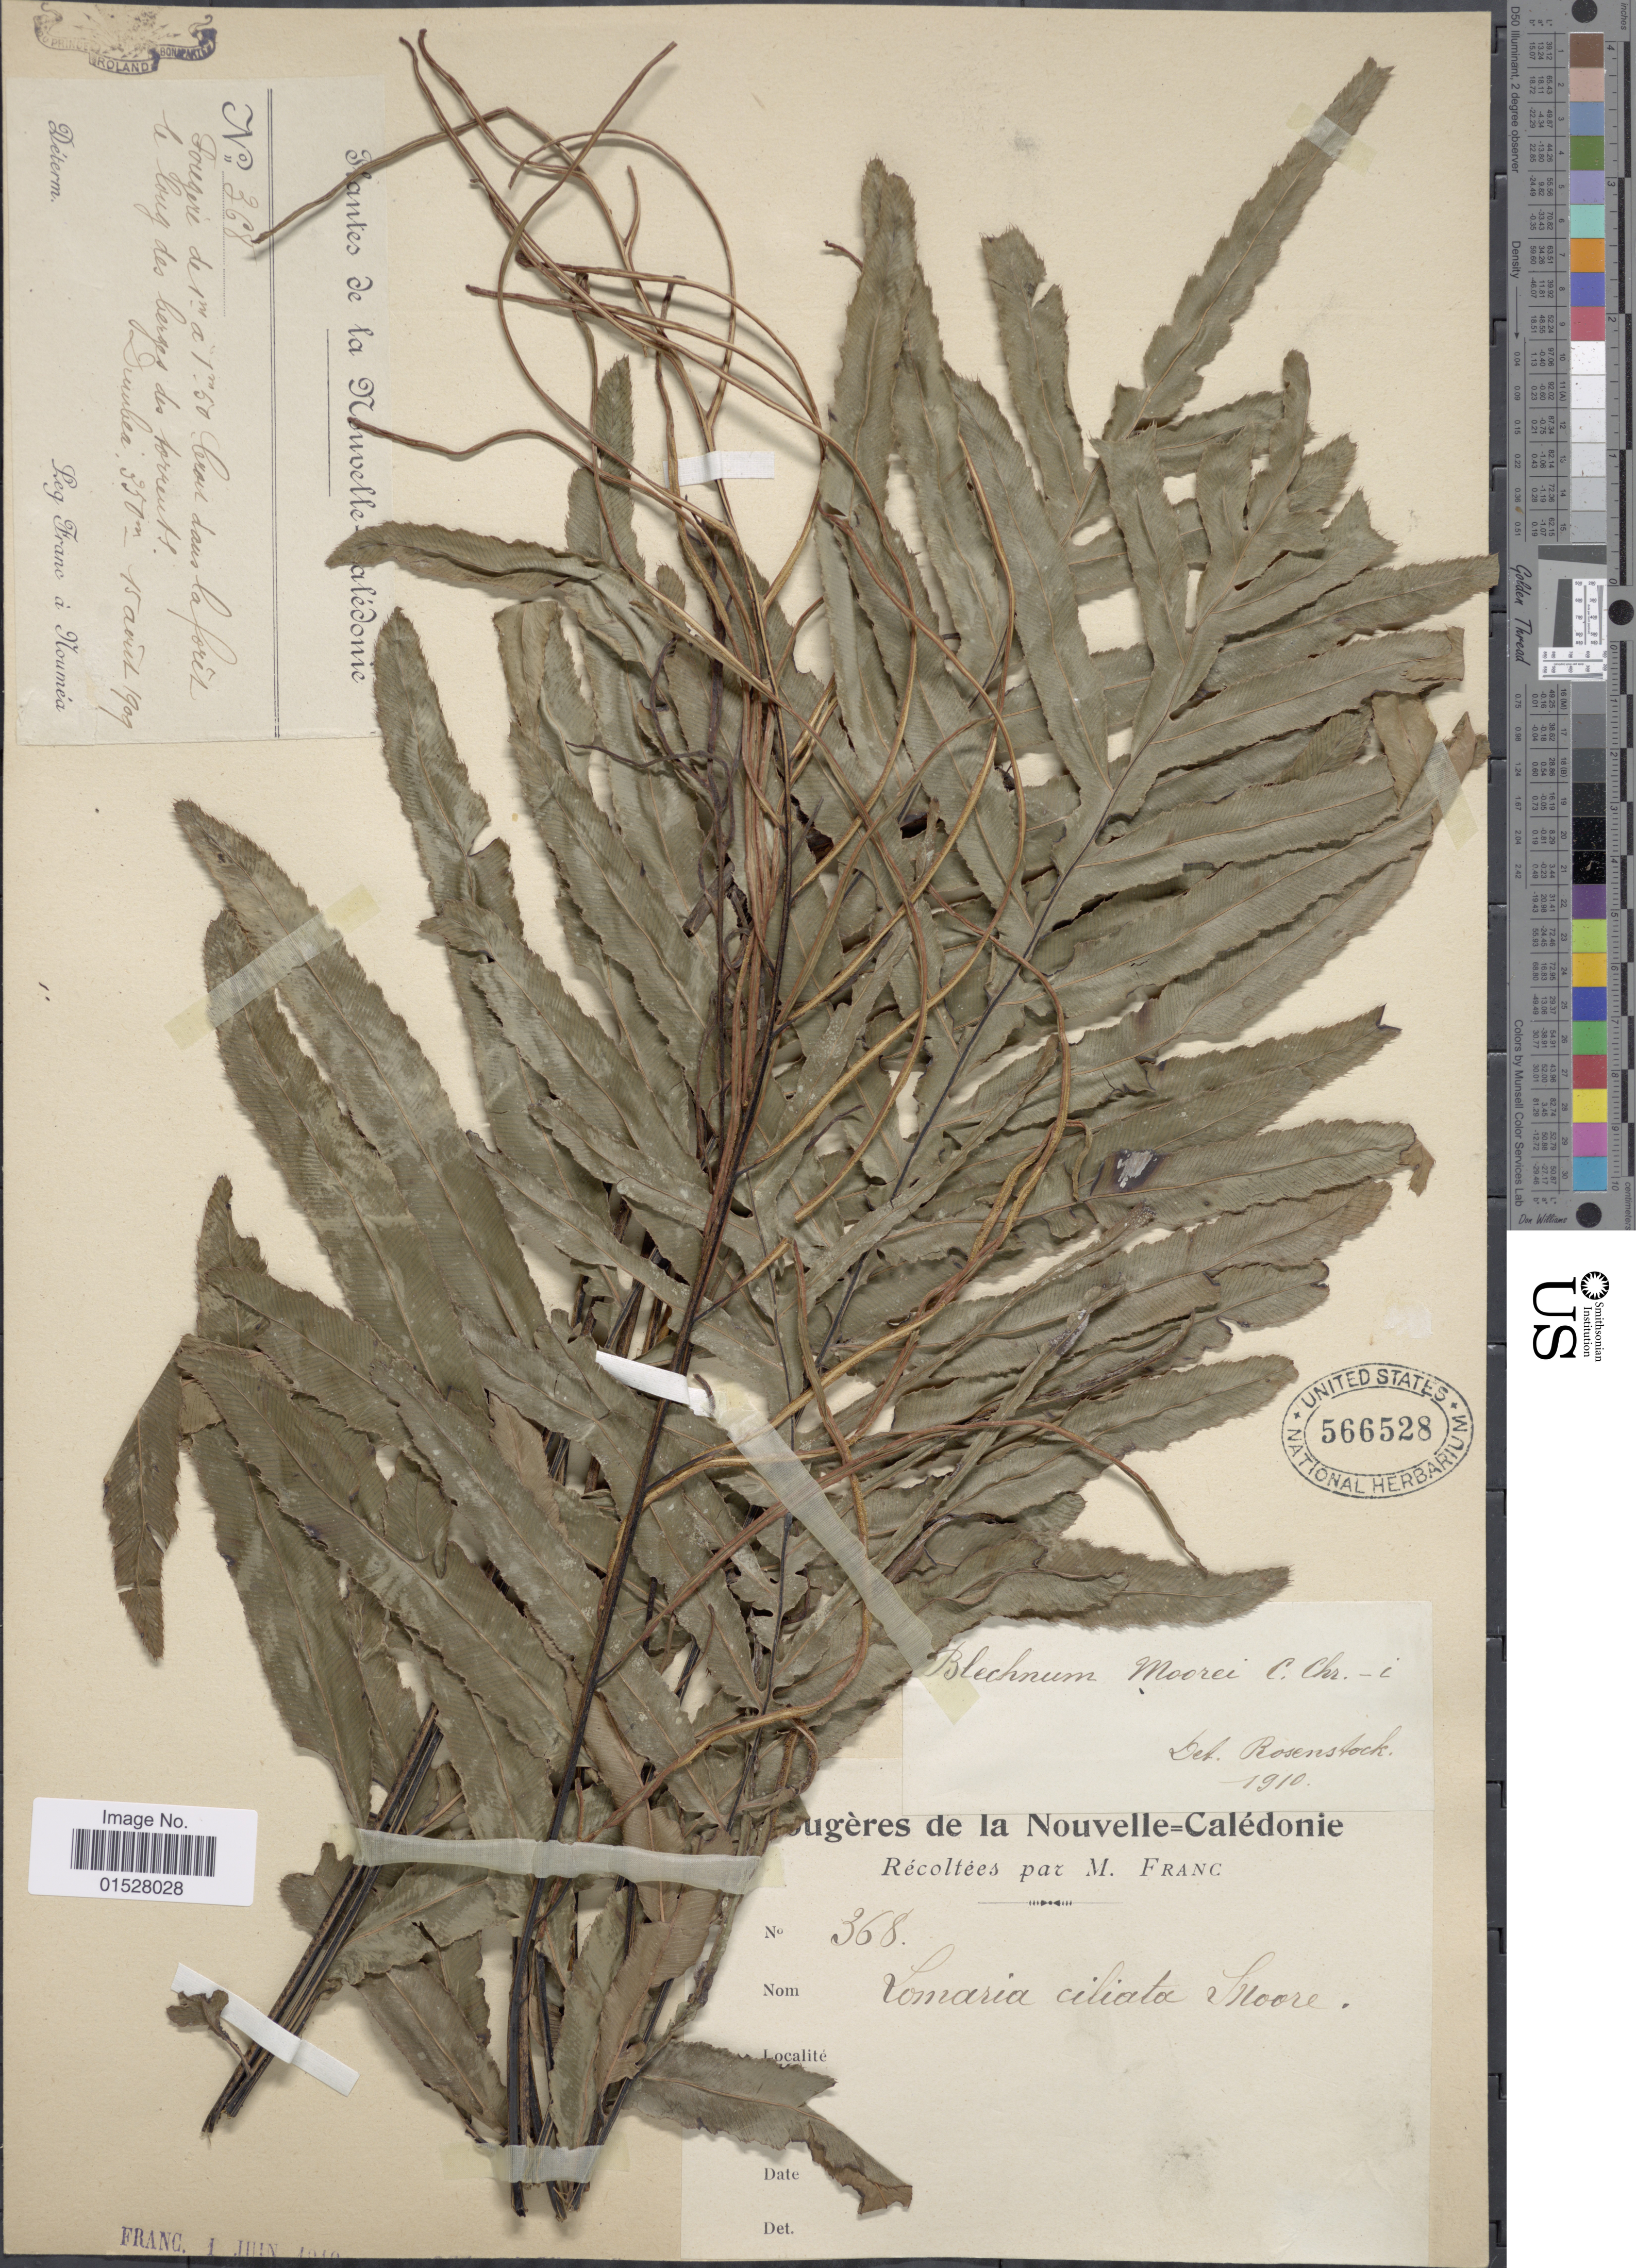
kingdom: Plantae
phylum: Tracheophyta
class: Polypodiopsida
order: Polypodiales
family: Blechnaceae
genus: Blechnum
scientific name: Blechnum moorei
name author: C. Chr.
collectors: M. Franc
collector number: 368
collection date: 1909-08-15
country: New Caledonia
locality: Crouz dans la foret le loug des berges des torrents Dumbea.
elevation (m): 350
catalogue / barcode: US 566528